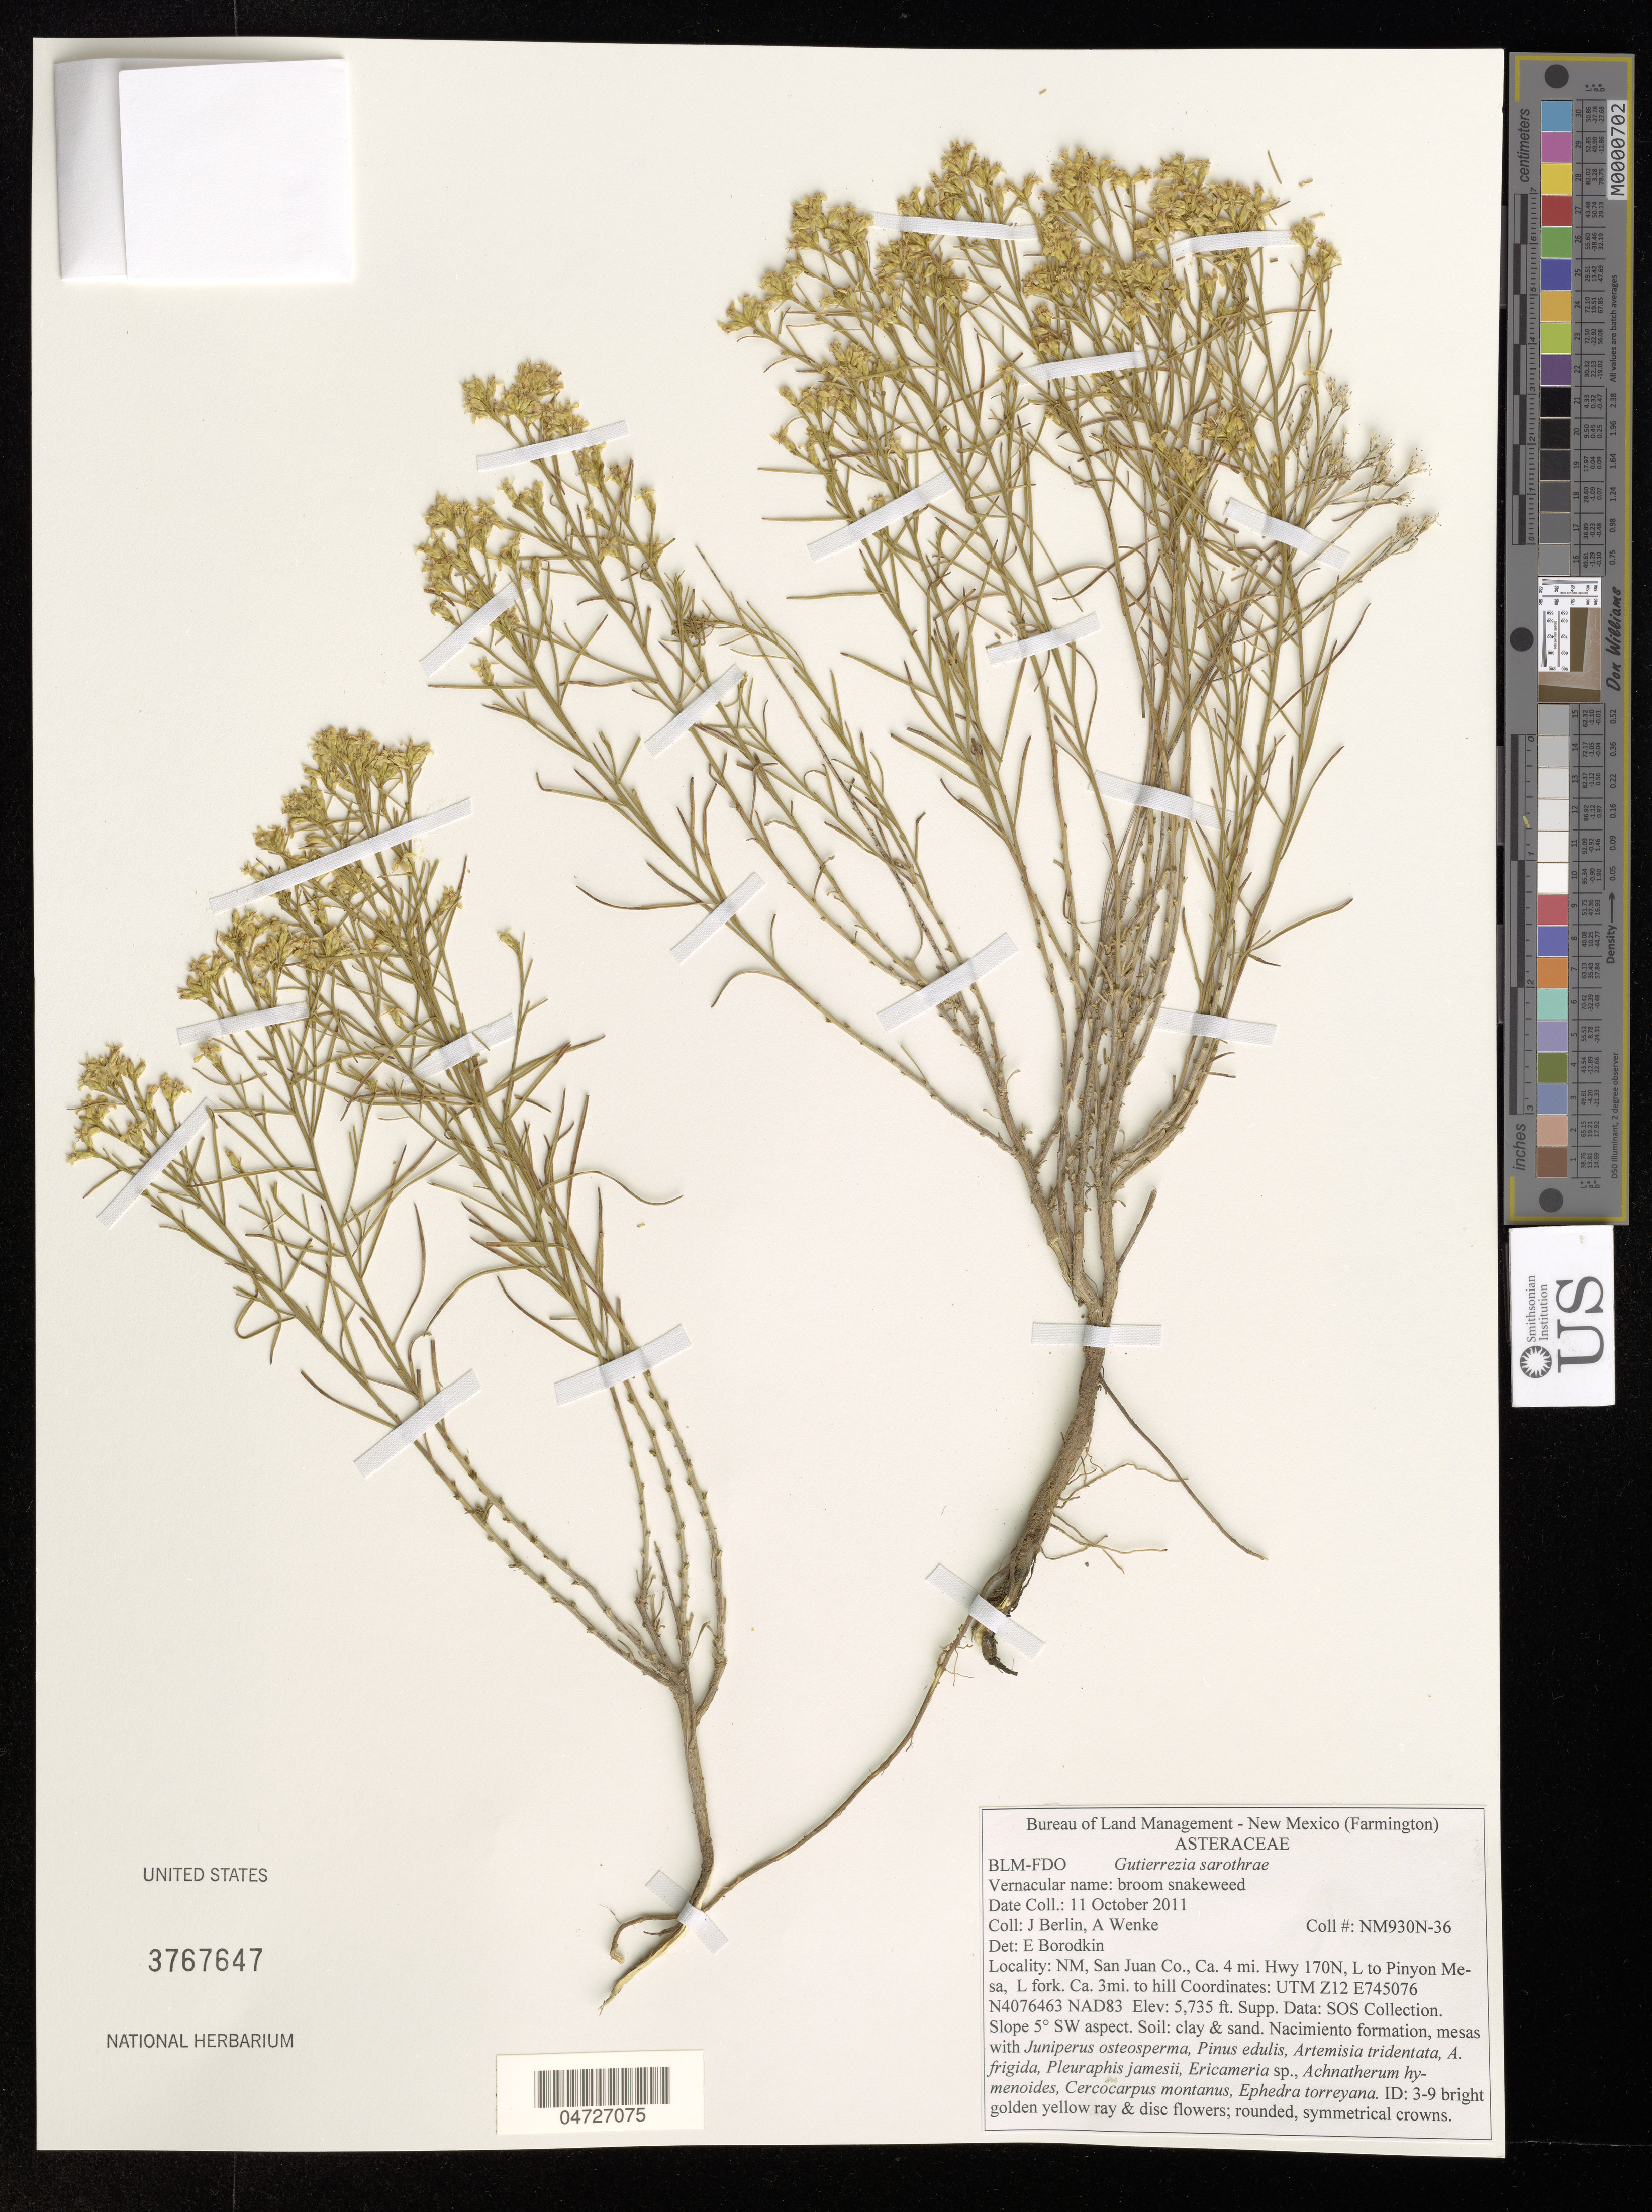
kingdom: Plantae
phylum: Tracheophyta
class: Magnoliopsida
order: Asterales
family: Asteraceae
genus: Gutierrezia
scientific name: Gutierrezia sarothrae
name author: (Pursh) Britton & Rusby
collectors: J. Berlin & A. Wenke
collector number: NM930N-36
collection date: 2011-10-11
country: United States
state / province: New Mexico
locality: San Juan Co., Ca. 4 mi. Hwy 170N, L to Pinyon Mesa, L fork. Ca. 3mi. to hill.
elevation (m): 1748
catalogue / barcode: US 3767647